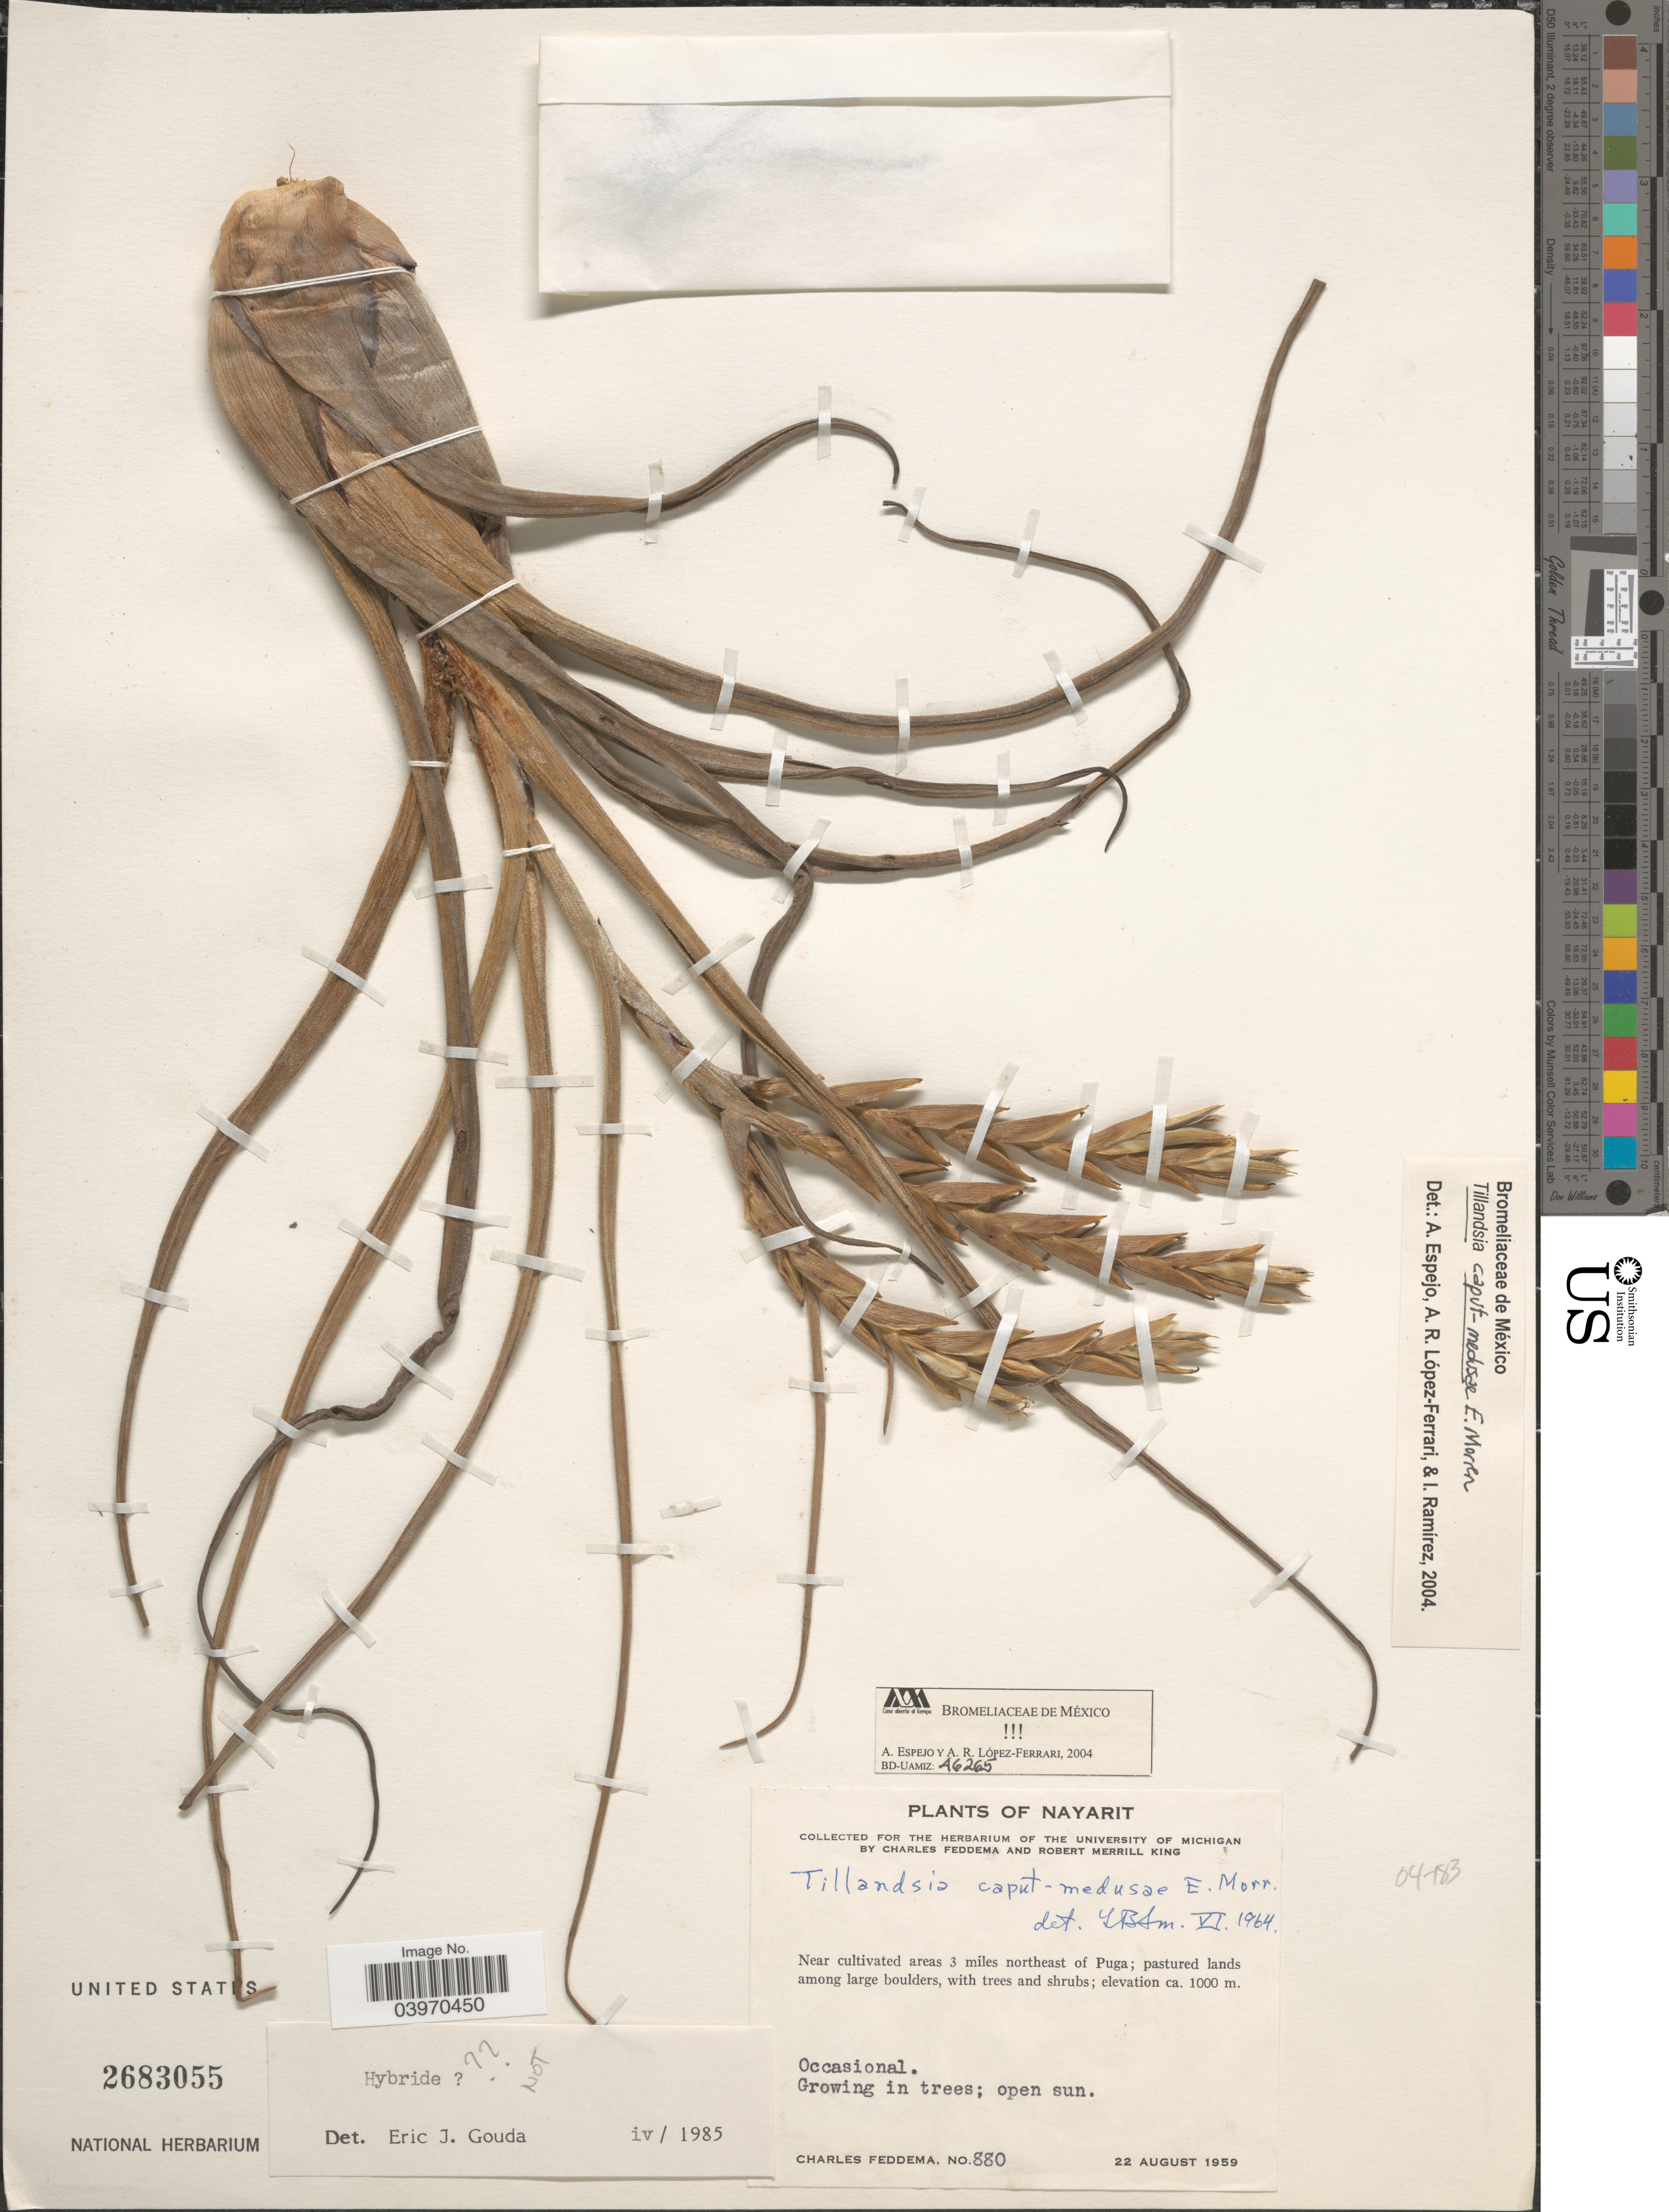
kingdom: Plantae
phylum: Tracheophyta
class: Liliopsida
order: Poales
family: Bromeliaceae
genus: Tillandsia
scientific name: Tillandsia caput-medusae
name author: É. Morren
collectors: C. Feddema & R. M. King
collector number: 880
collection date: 1959-08-22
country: Mexico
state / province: Nayarit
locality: Near cultivated areas 3 miles northeast of Puga.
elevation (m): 1000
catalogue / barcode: US 2683055